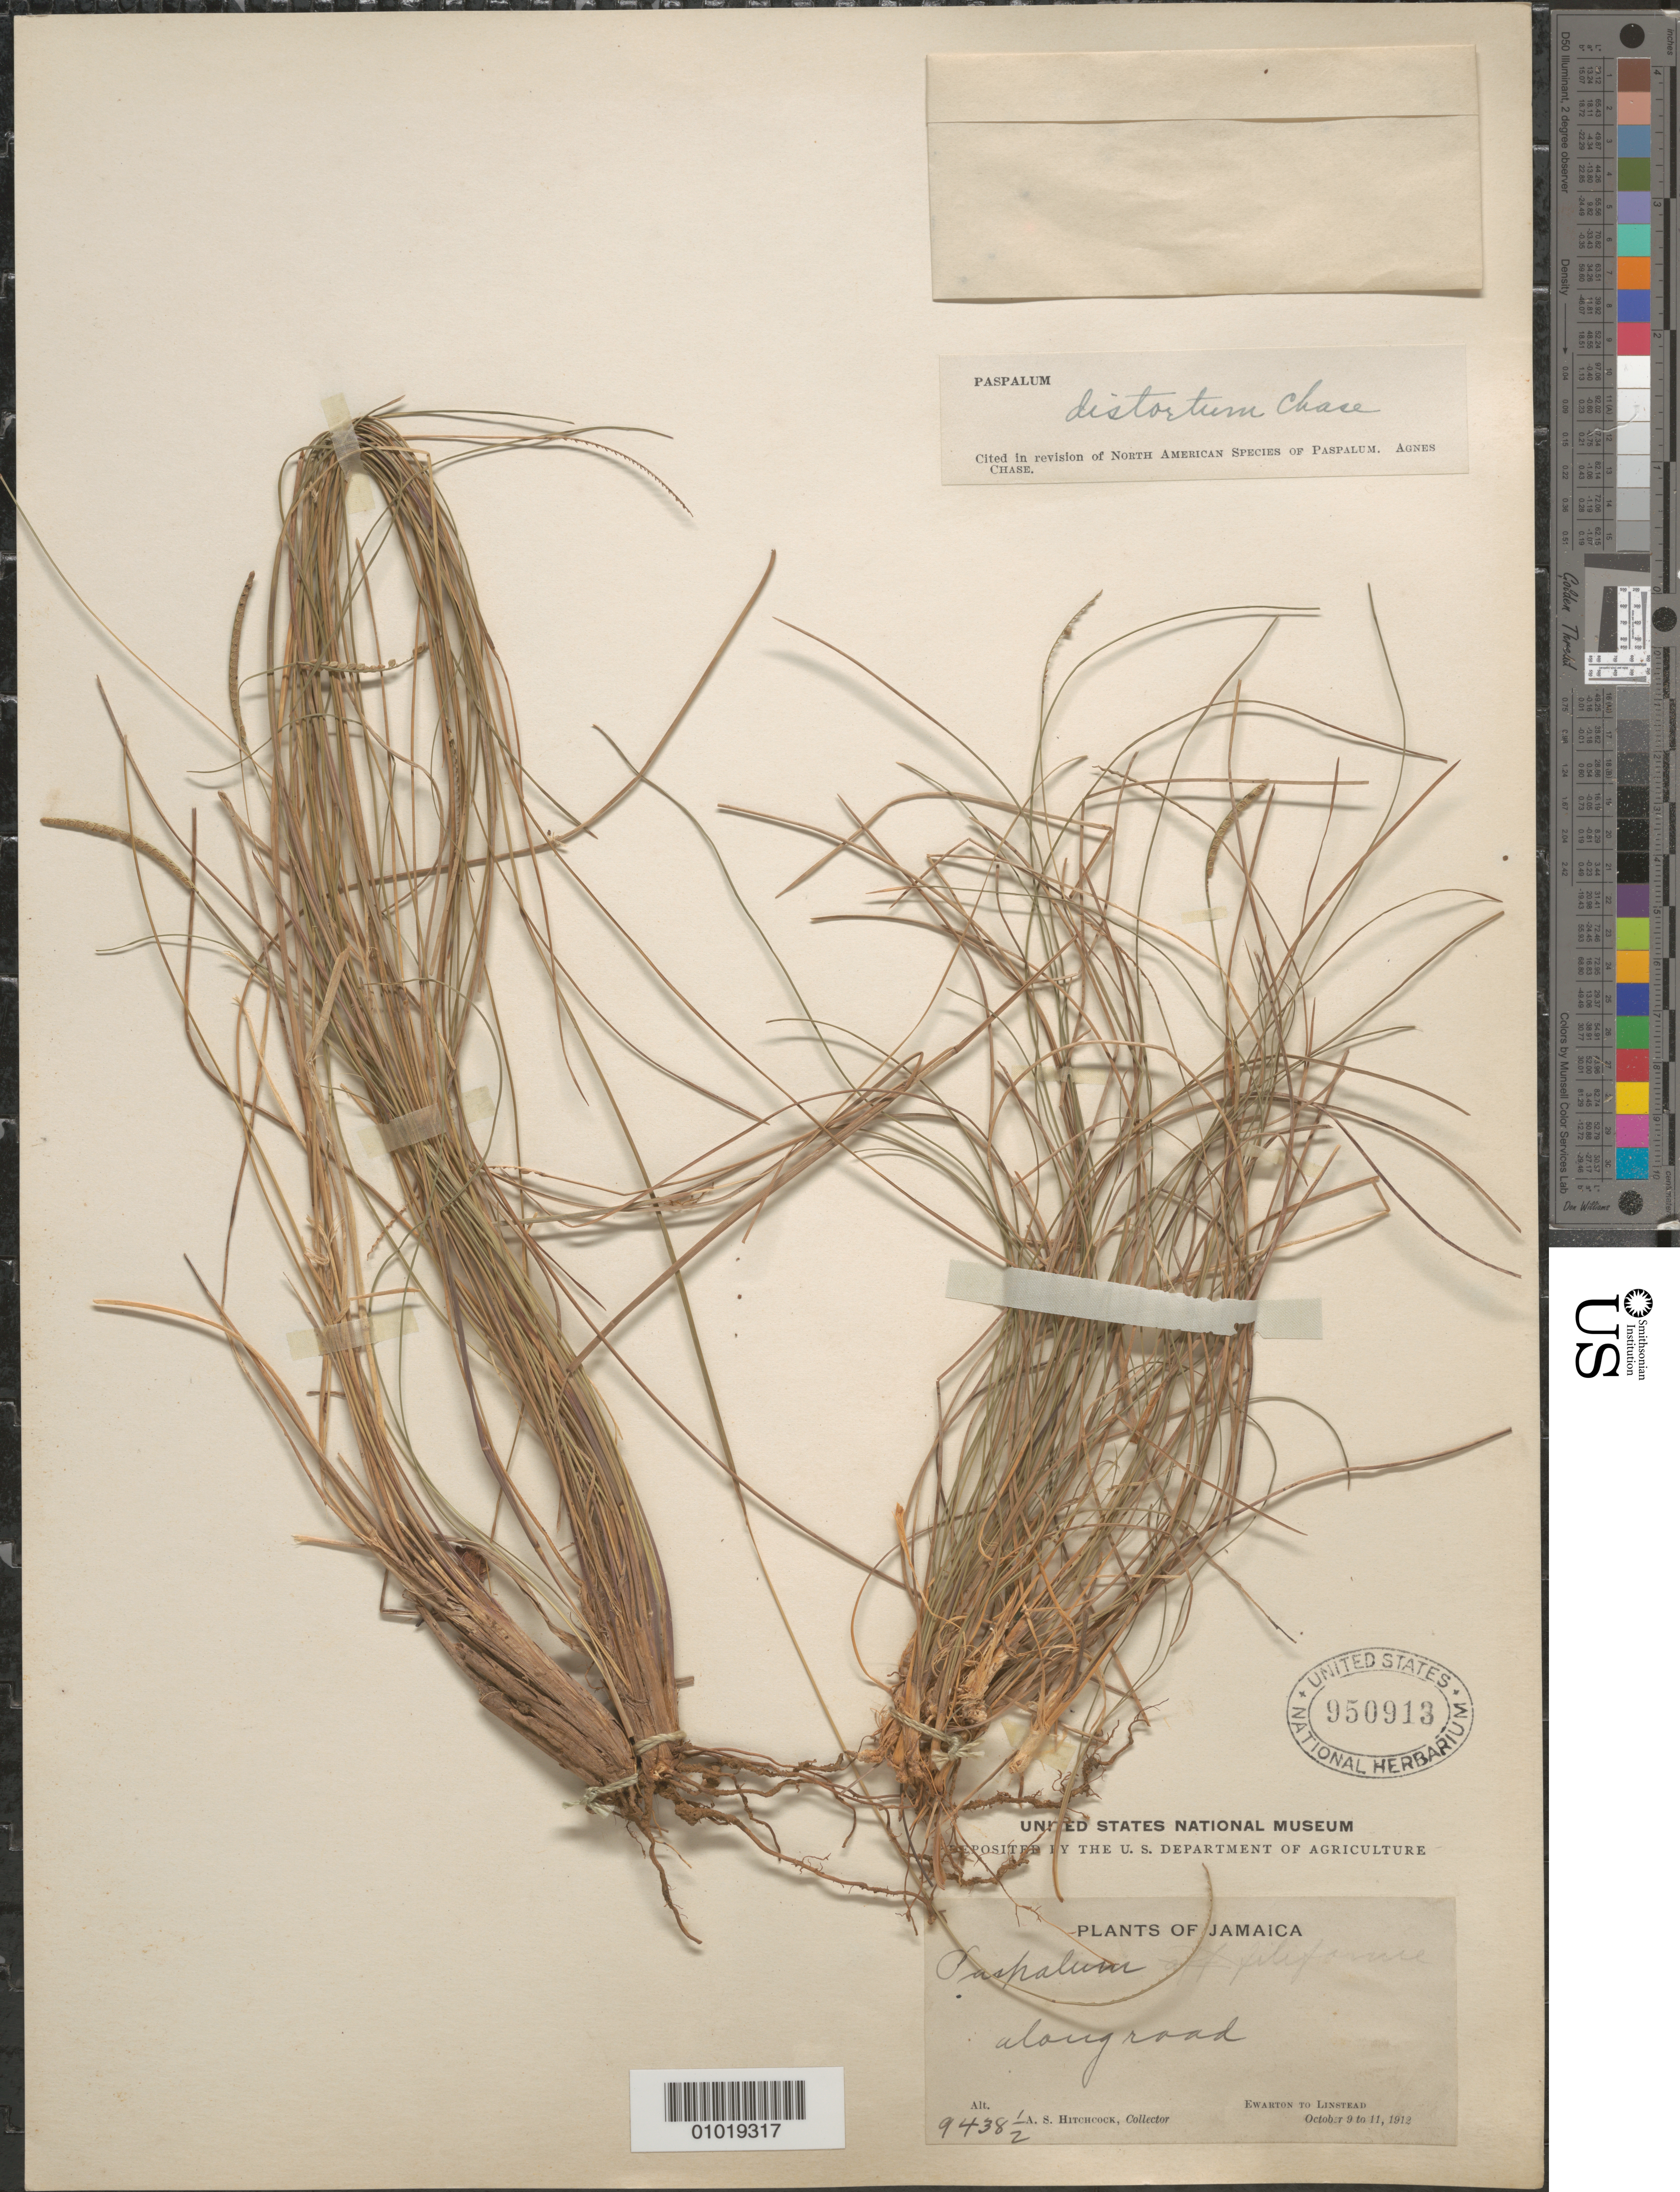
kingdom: Plantae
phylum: Tracheophyta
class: Liliopsida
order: Poales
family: Poaceae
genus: Paspalum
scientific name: Paspalum distortum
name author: Chase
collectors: A. S. Hitchcock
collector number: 9438(1/2)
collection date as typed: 09 Oct 1912 to 11 Oct 1912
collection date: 1912-10-09/1912-10-11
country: Jamaica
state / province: Saint Catherine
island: Jamaica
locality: Ewarton to Linstead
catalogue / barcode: US 950913